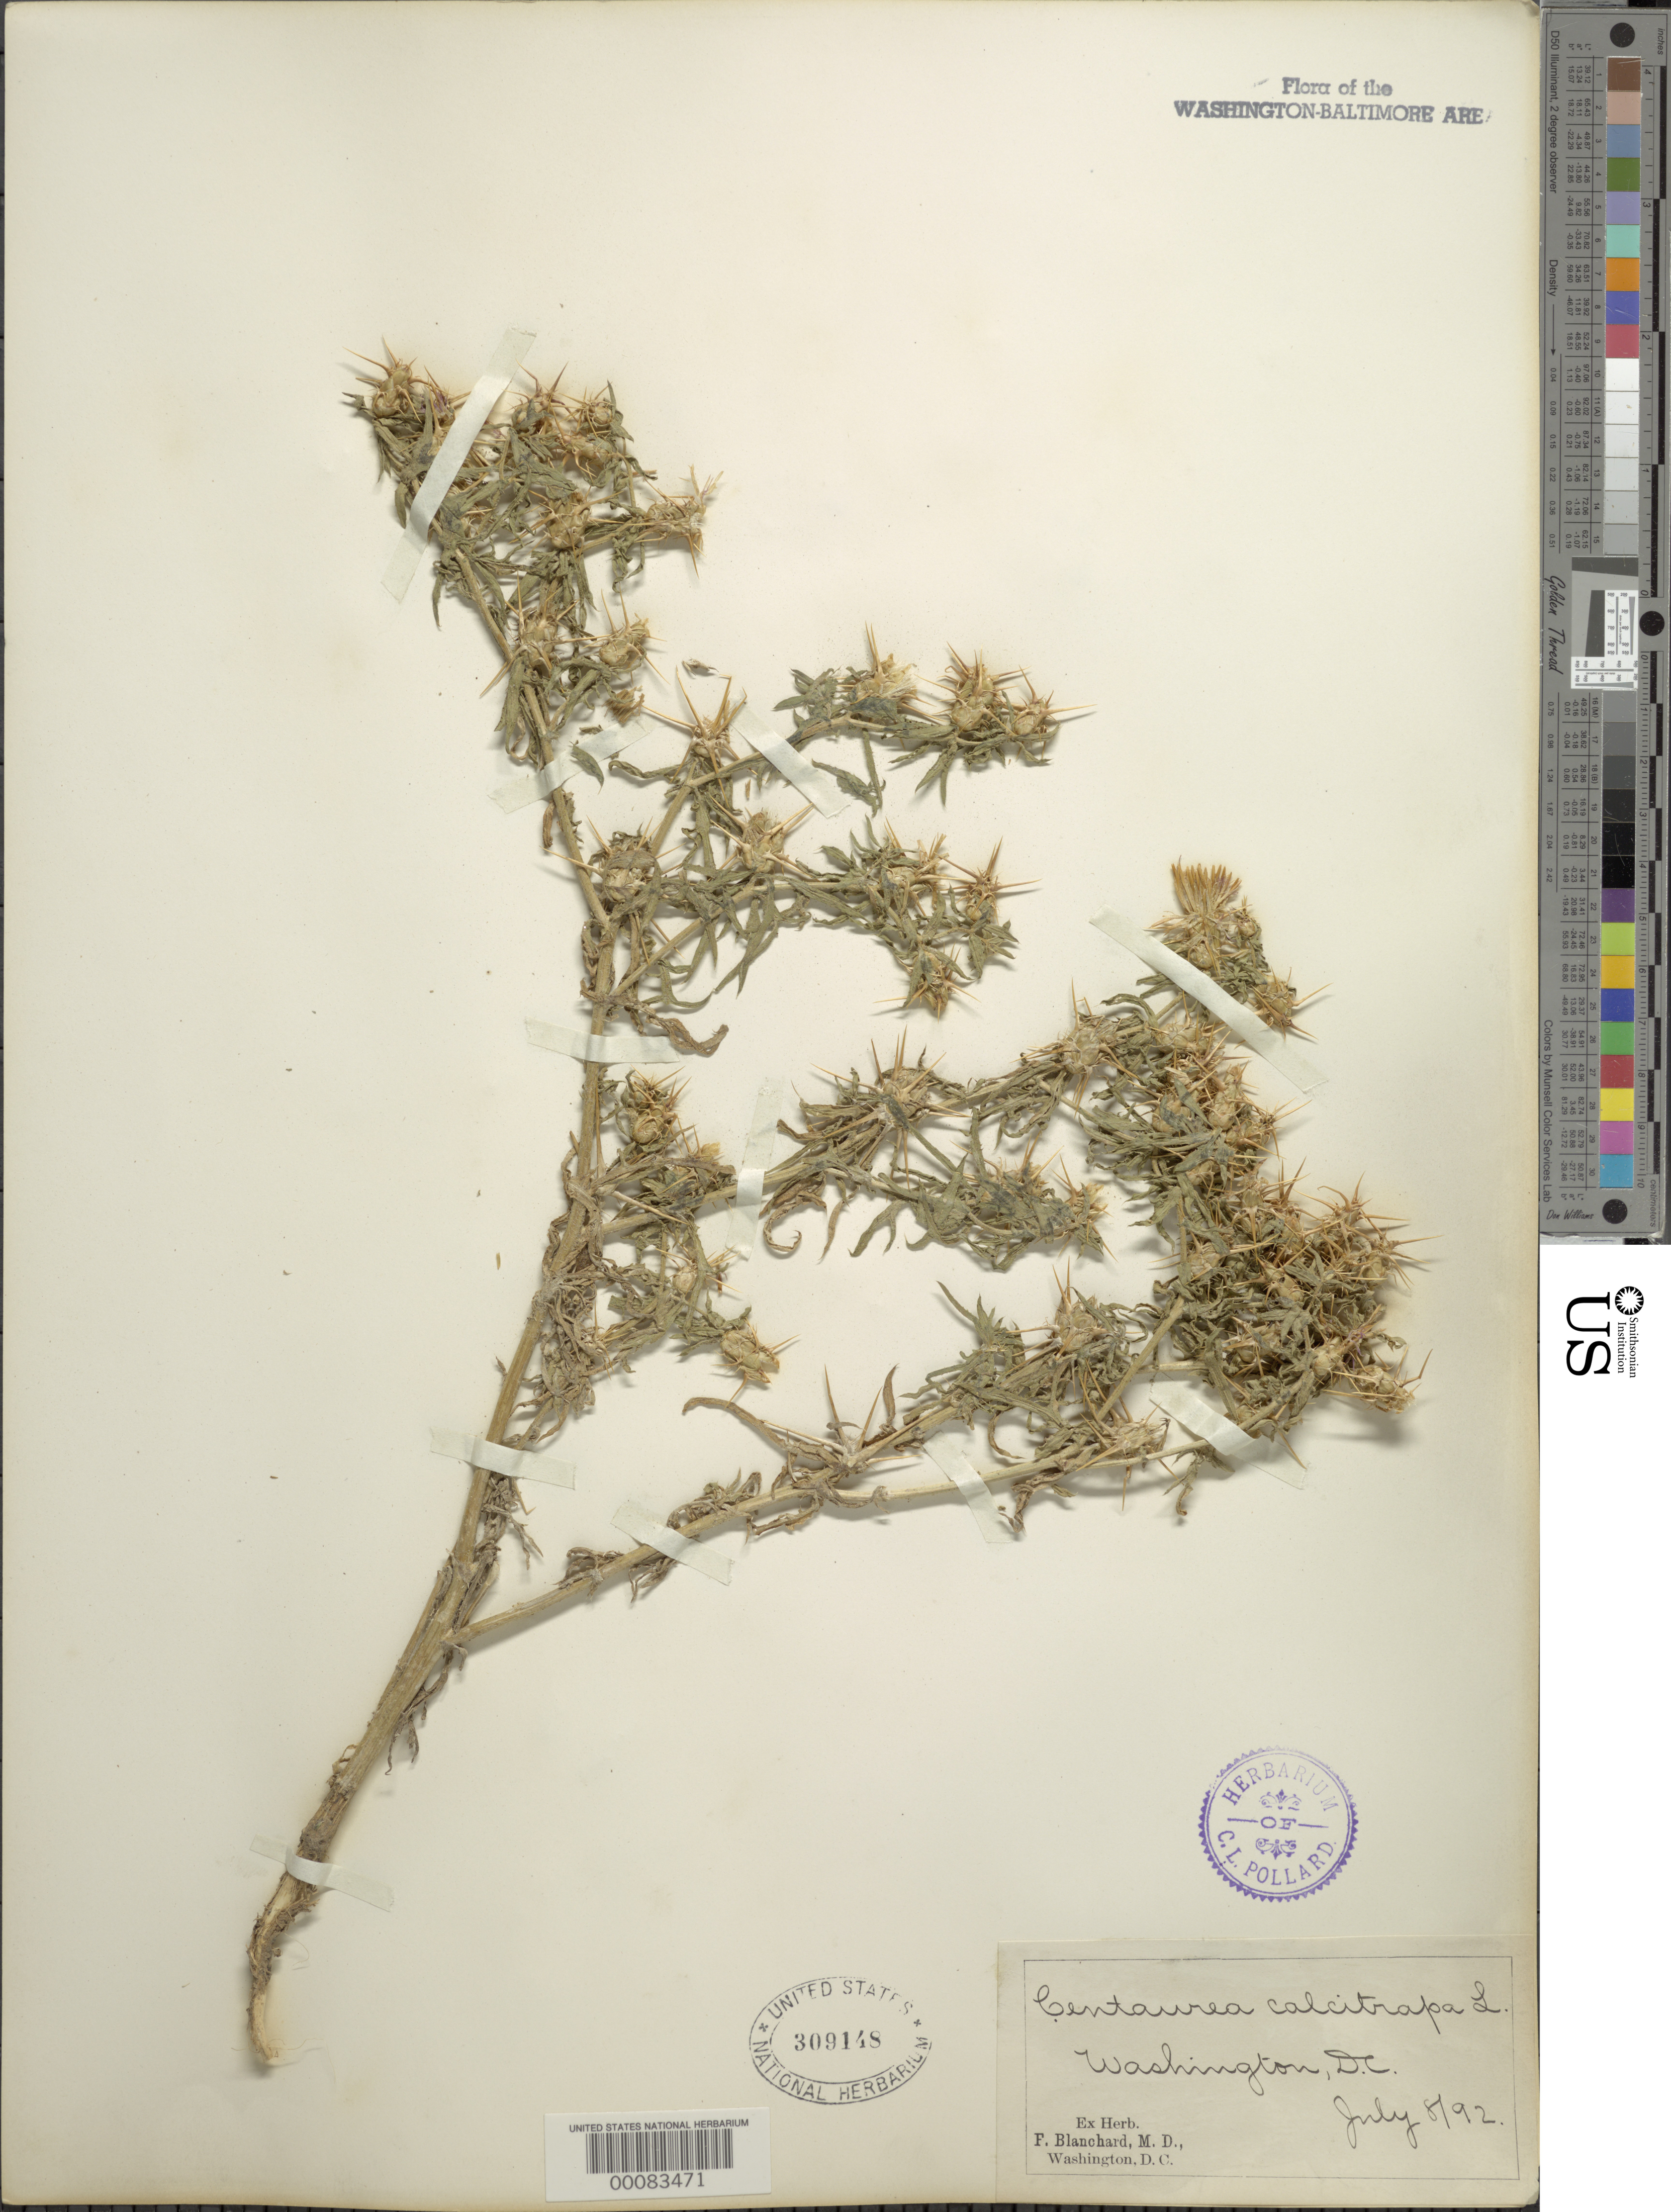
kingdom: Plantae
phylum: Tracheophyta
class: Magnoliopsida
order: Asterales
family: Asteraceae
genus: Centaurea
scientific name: Centaurea calcitrapa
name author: L.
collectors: F. Blanchard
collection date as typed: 08 Jul 1892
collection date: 1892-07-08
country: United States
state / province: District of Columbia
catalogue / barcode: US 309148